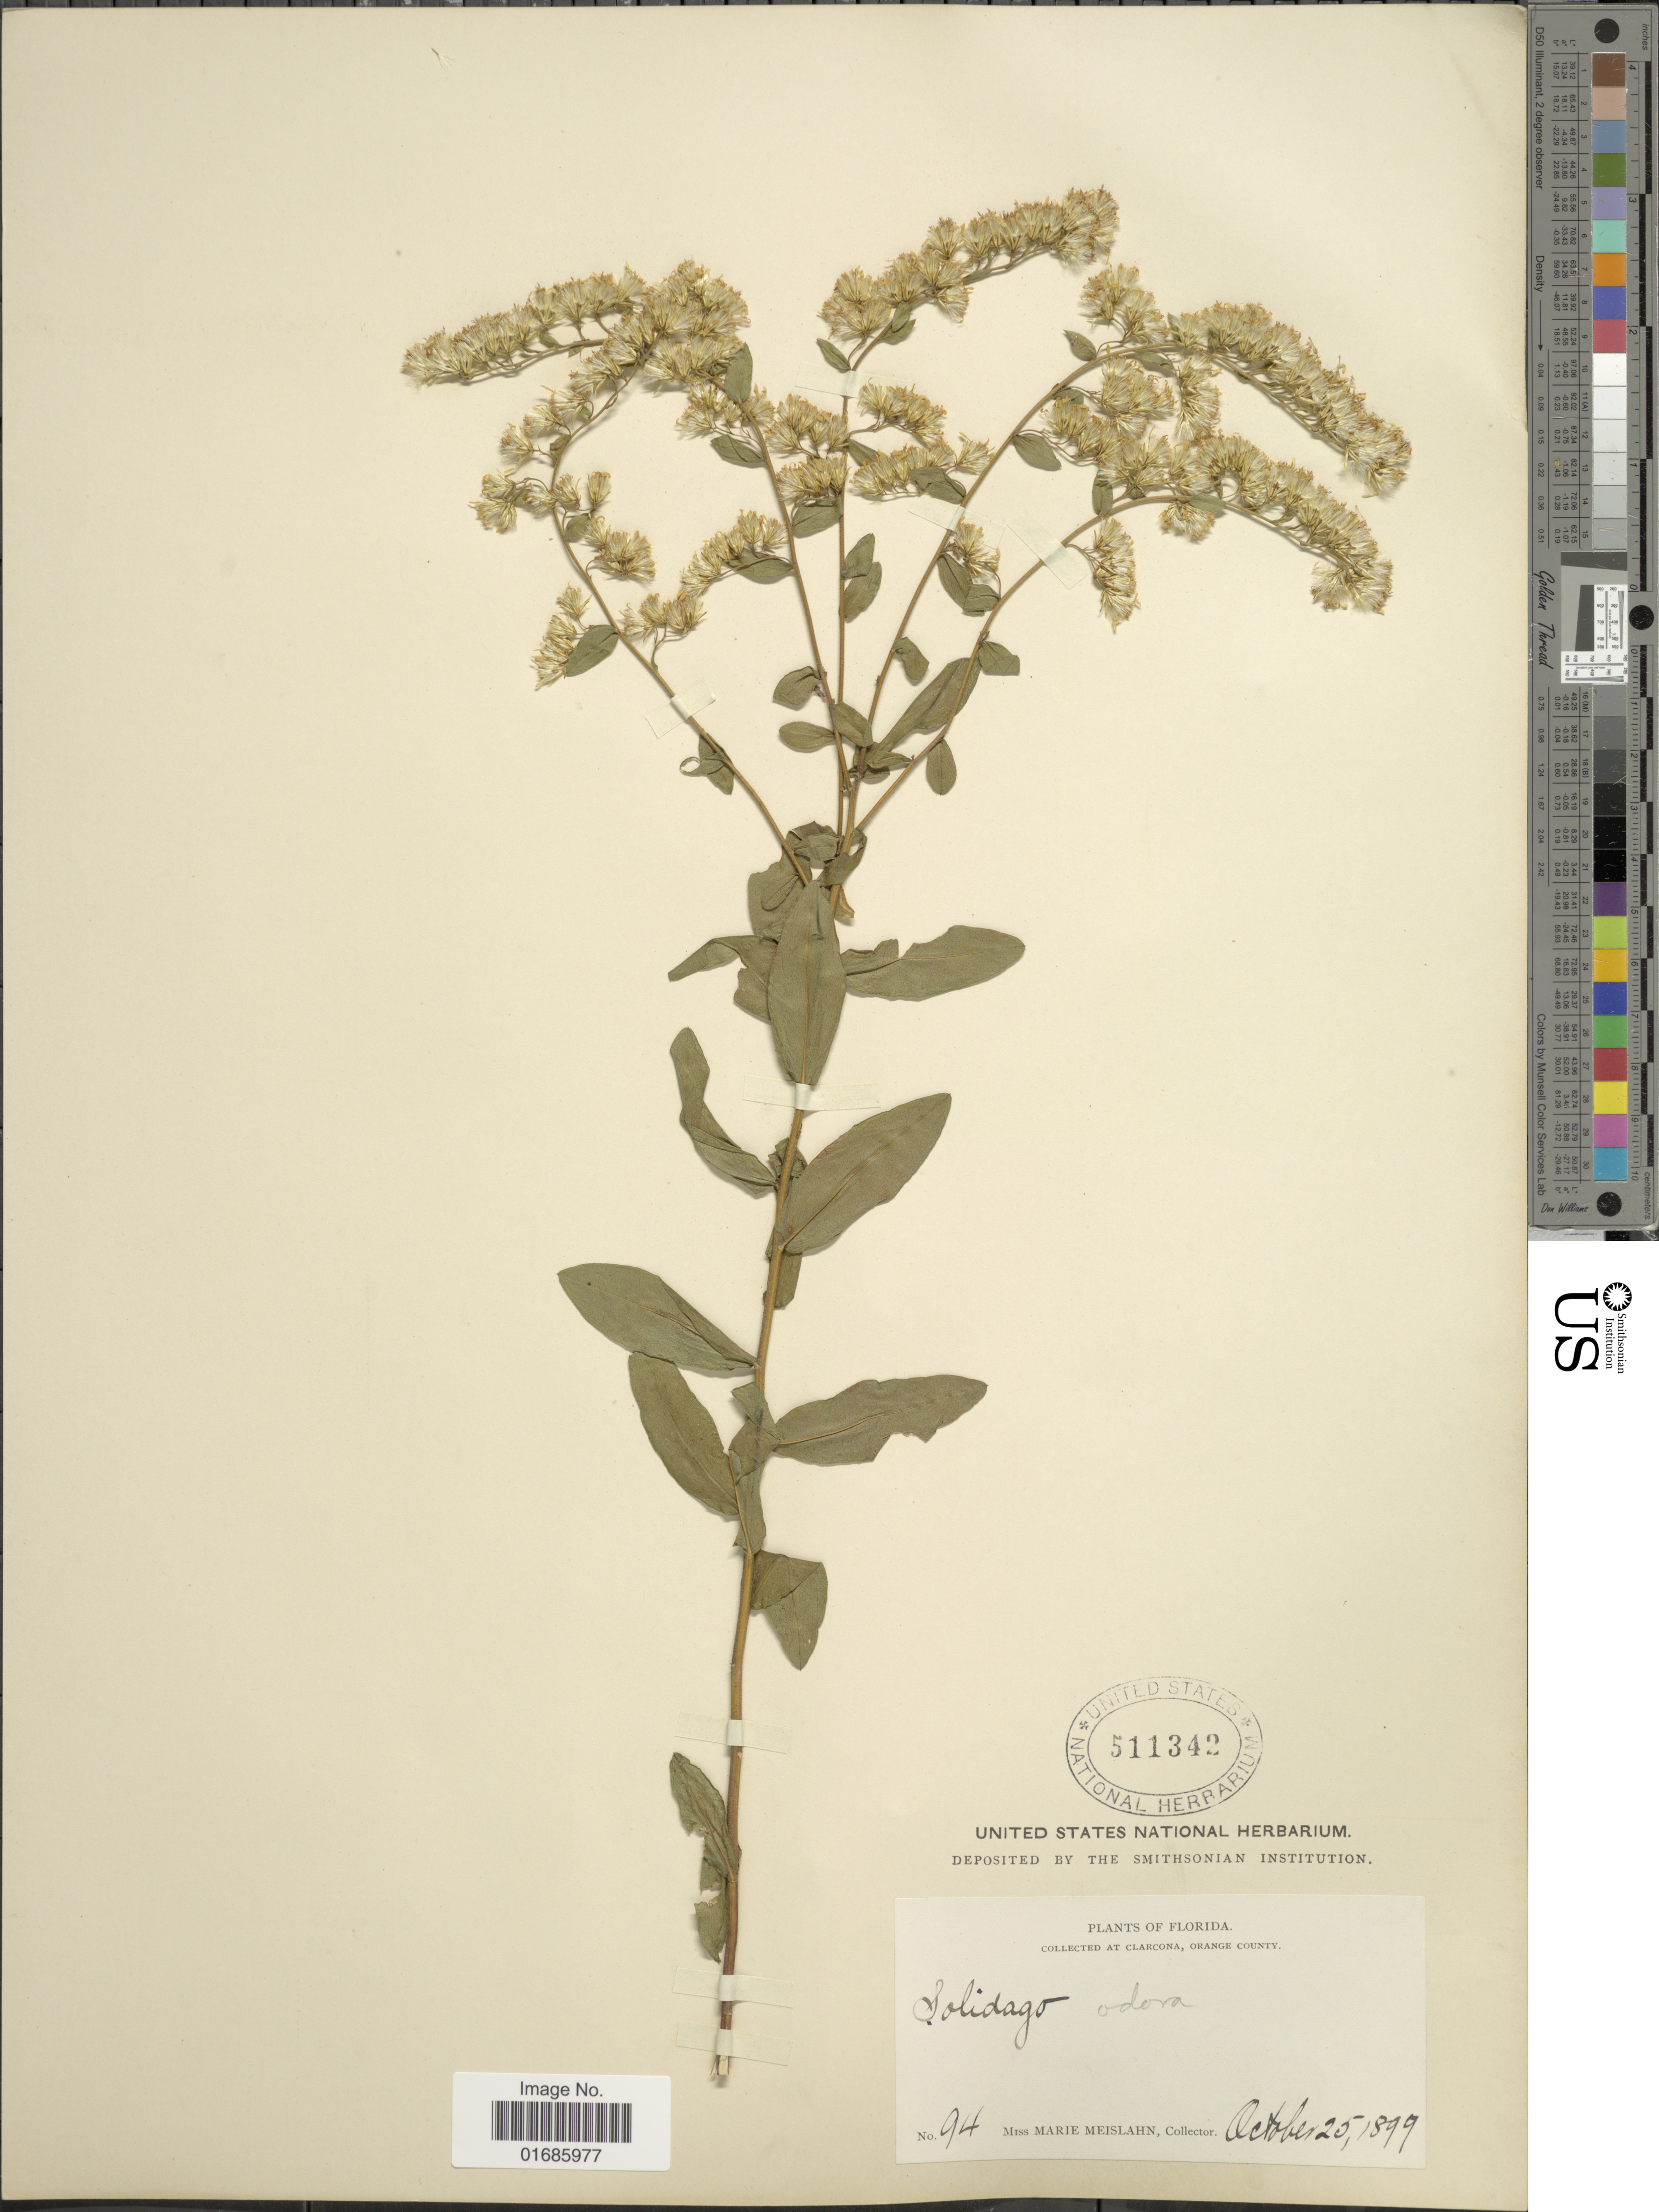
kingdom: Plantae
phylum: Tracheophyta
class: Magnoliopsida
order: Asterales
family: Asteraceae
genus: Solidago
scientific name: Solidago chapmanii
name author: Torr. & A. Gray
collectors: M. Meislahn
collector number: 94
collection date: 1899-10-25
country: United States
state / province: Florida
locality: Clarcona, Orange County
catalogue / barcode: US 511342